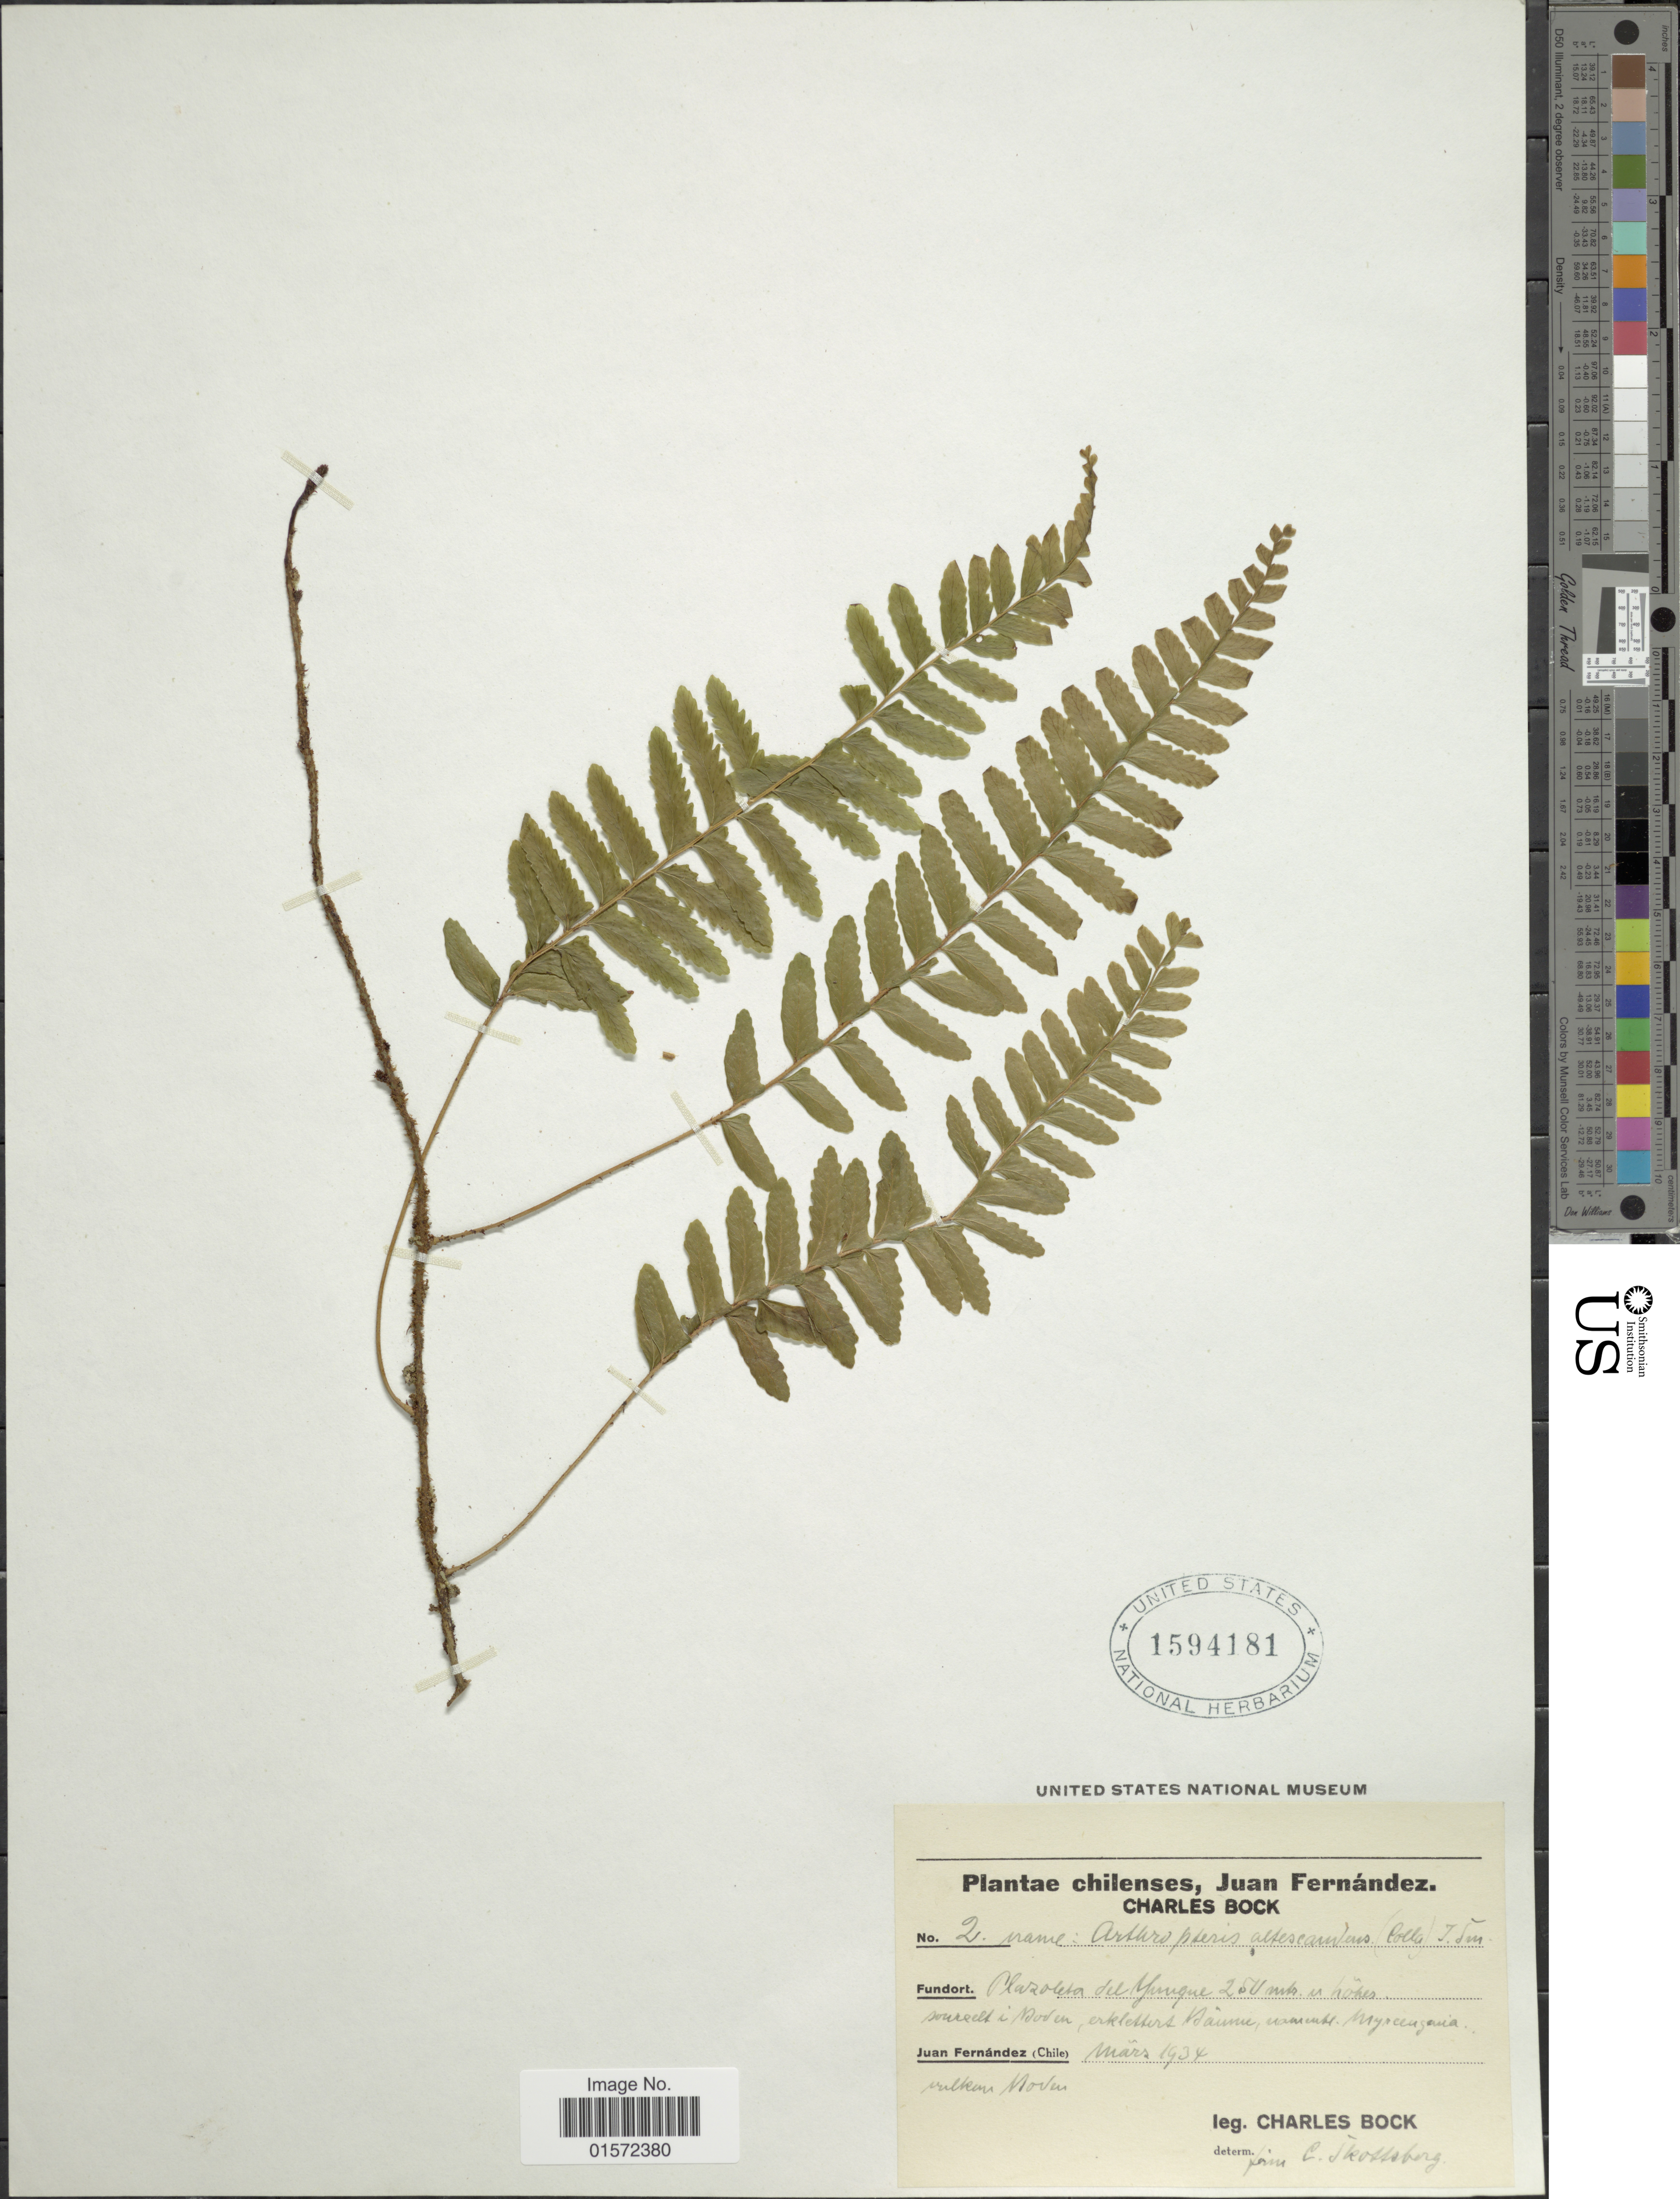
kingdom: Plantae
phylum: Tracheophyta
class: Polypodiopsida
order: Polypodiales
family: Tectariaceae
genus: Arthropteris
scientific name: Arthropteris altescandens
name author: (Colla) J. Sm.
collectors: C. Bock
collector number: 2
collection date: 1934-03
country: Chile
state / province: Valparaíso (V)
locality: Juan Fernandez, Plazoleta del Yunque 250 mtr höhes.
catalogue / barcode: US 1594181